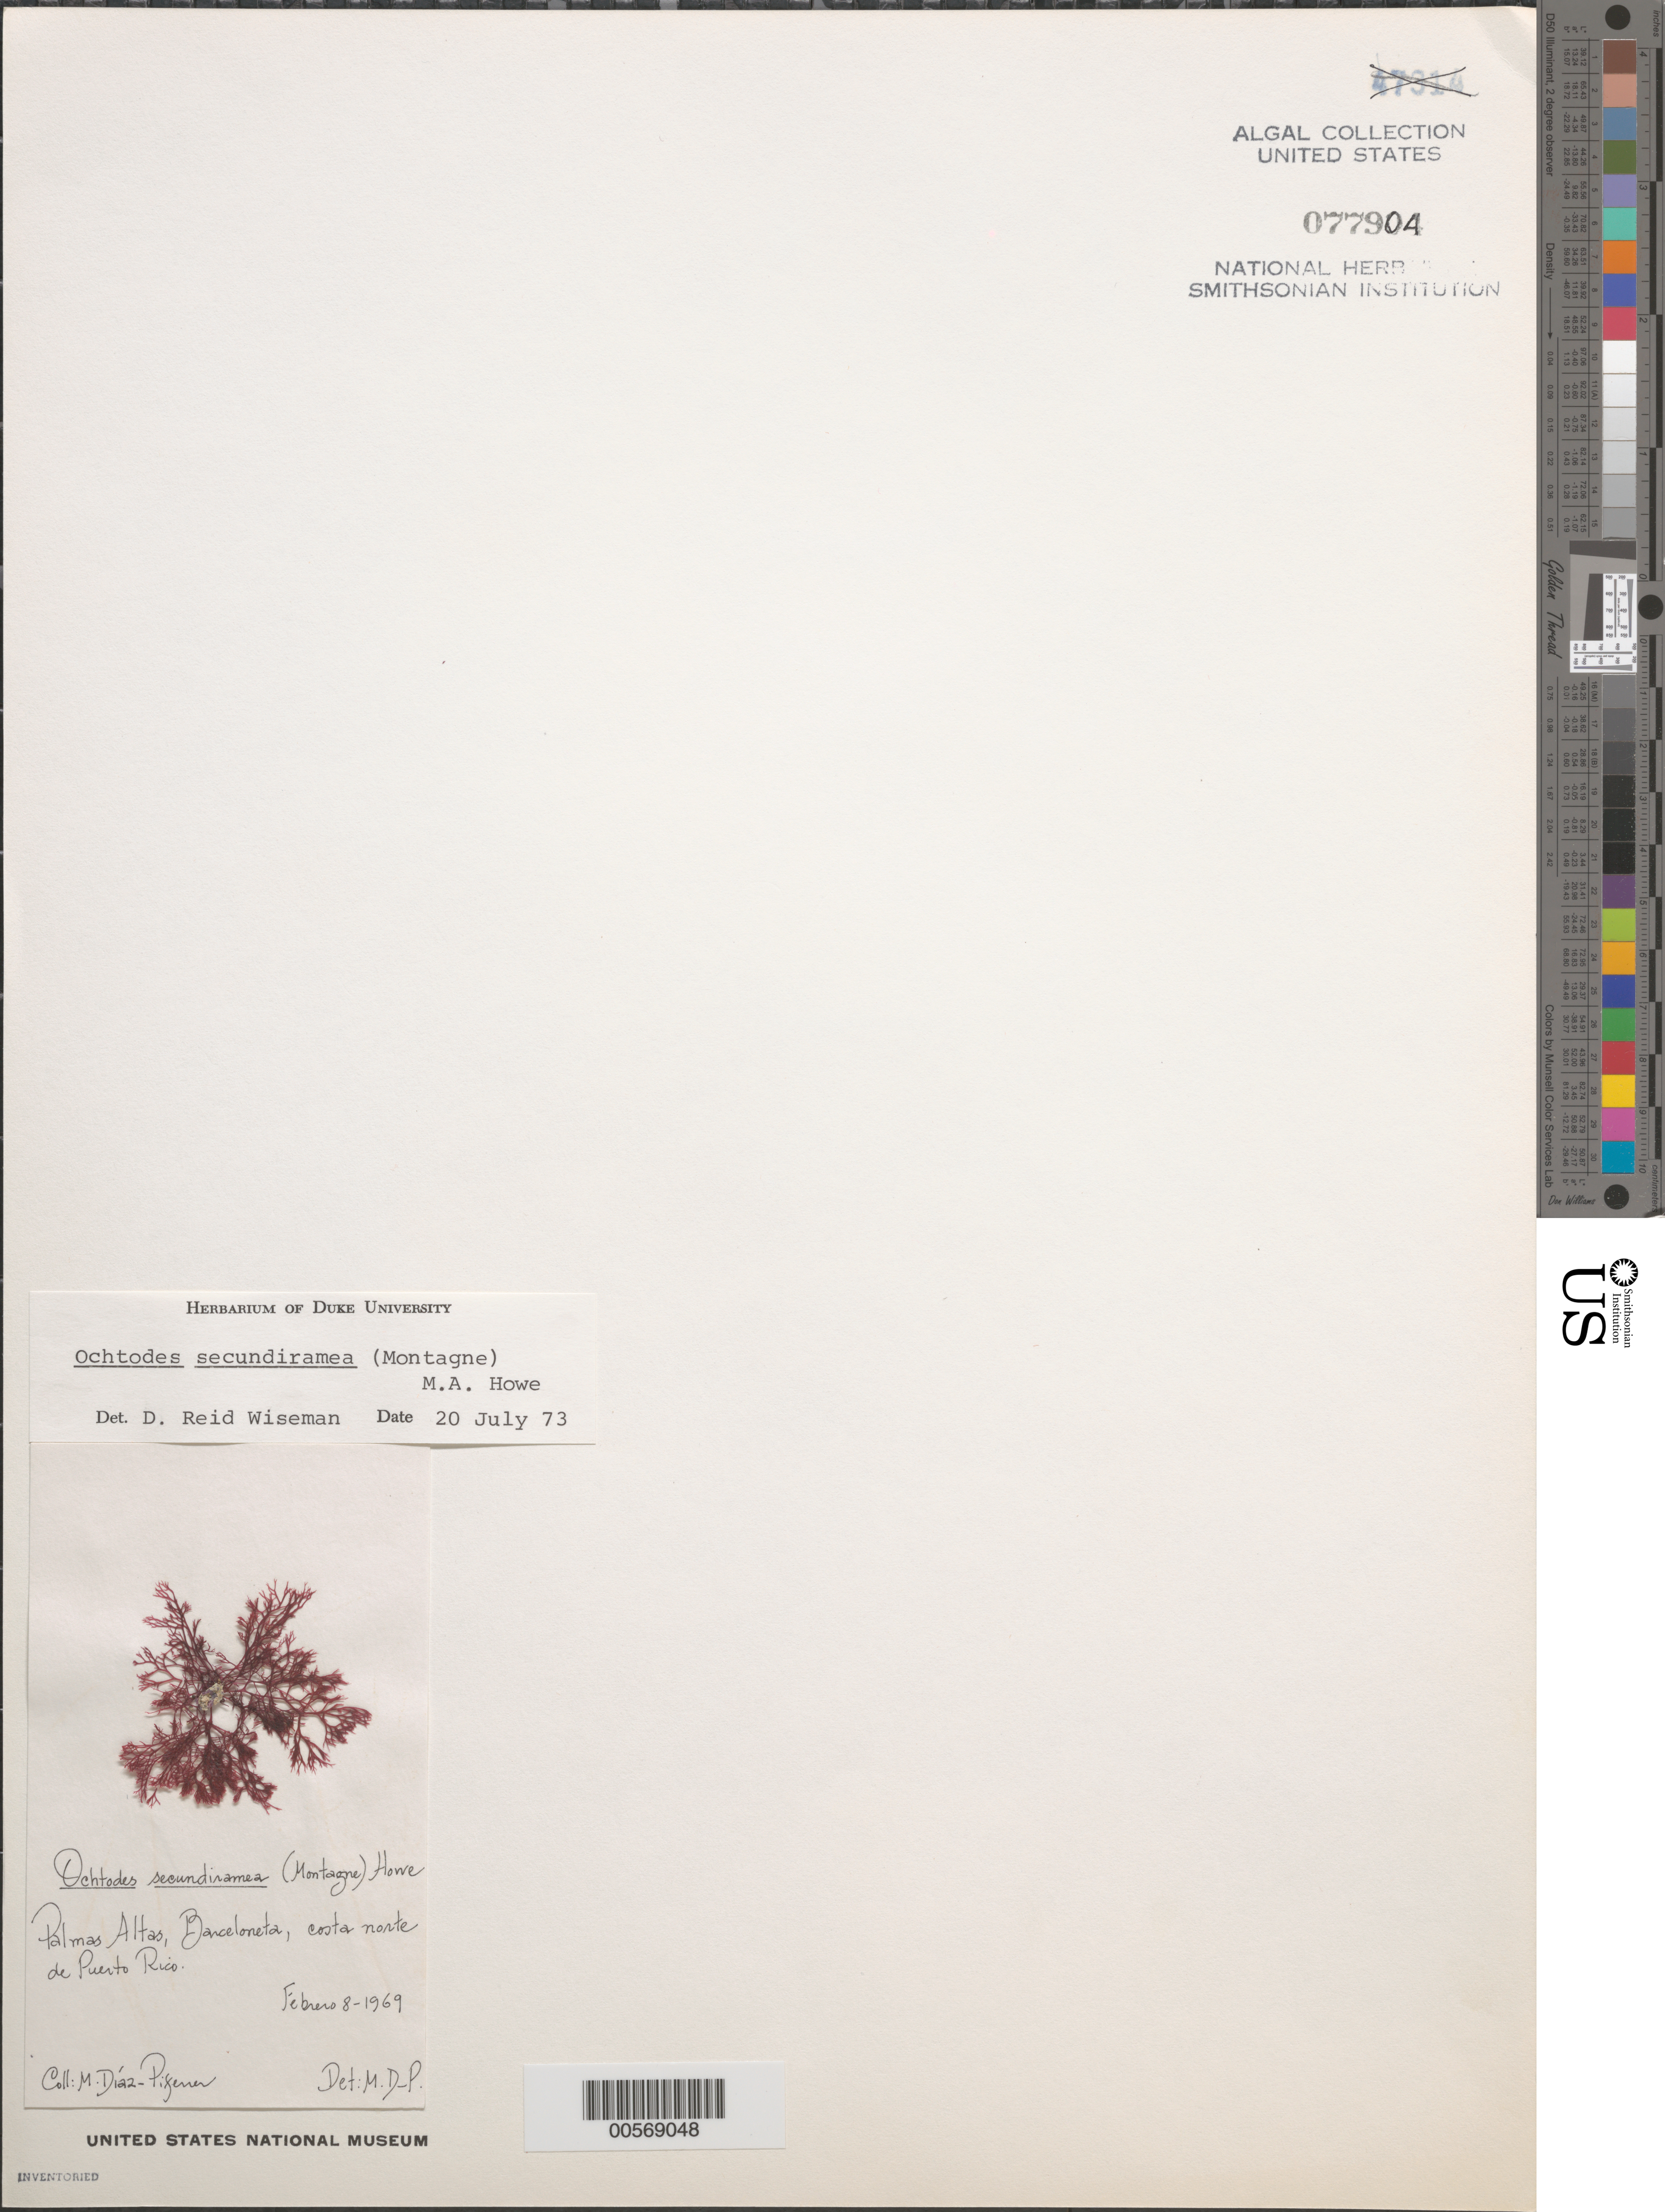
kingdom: Plantae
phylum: Rhodophyta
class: Florideophyceae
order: Gigartinales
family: Rhizophyllidaceae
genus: Ochtodes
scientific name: Ochtodes secundiramea, ined.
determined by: Almodovar, L. R.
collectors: M. Diaz-Piferrer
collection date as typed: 08 Feb 1969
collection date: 1969-02-08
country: Puerto Rico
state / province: Barceloneta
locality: Palmas Altas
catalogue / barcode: US 77904